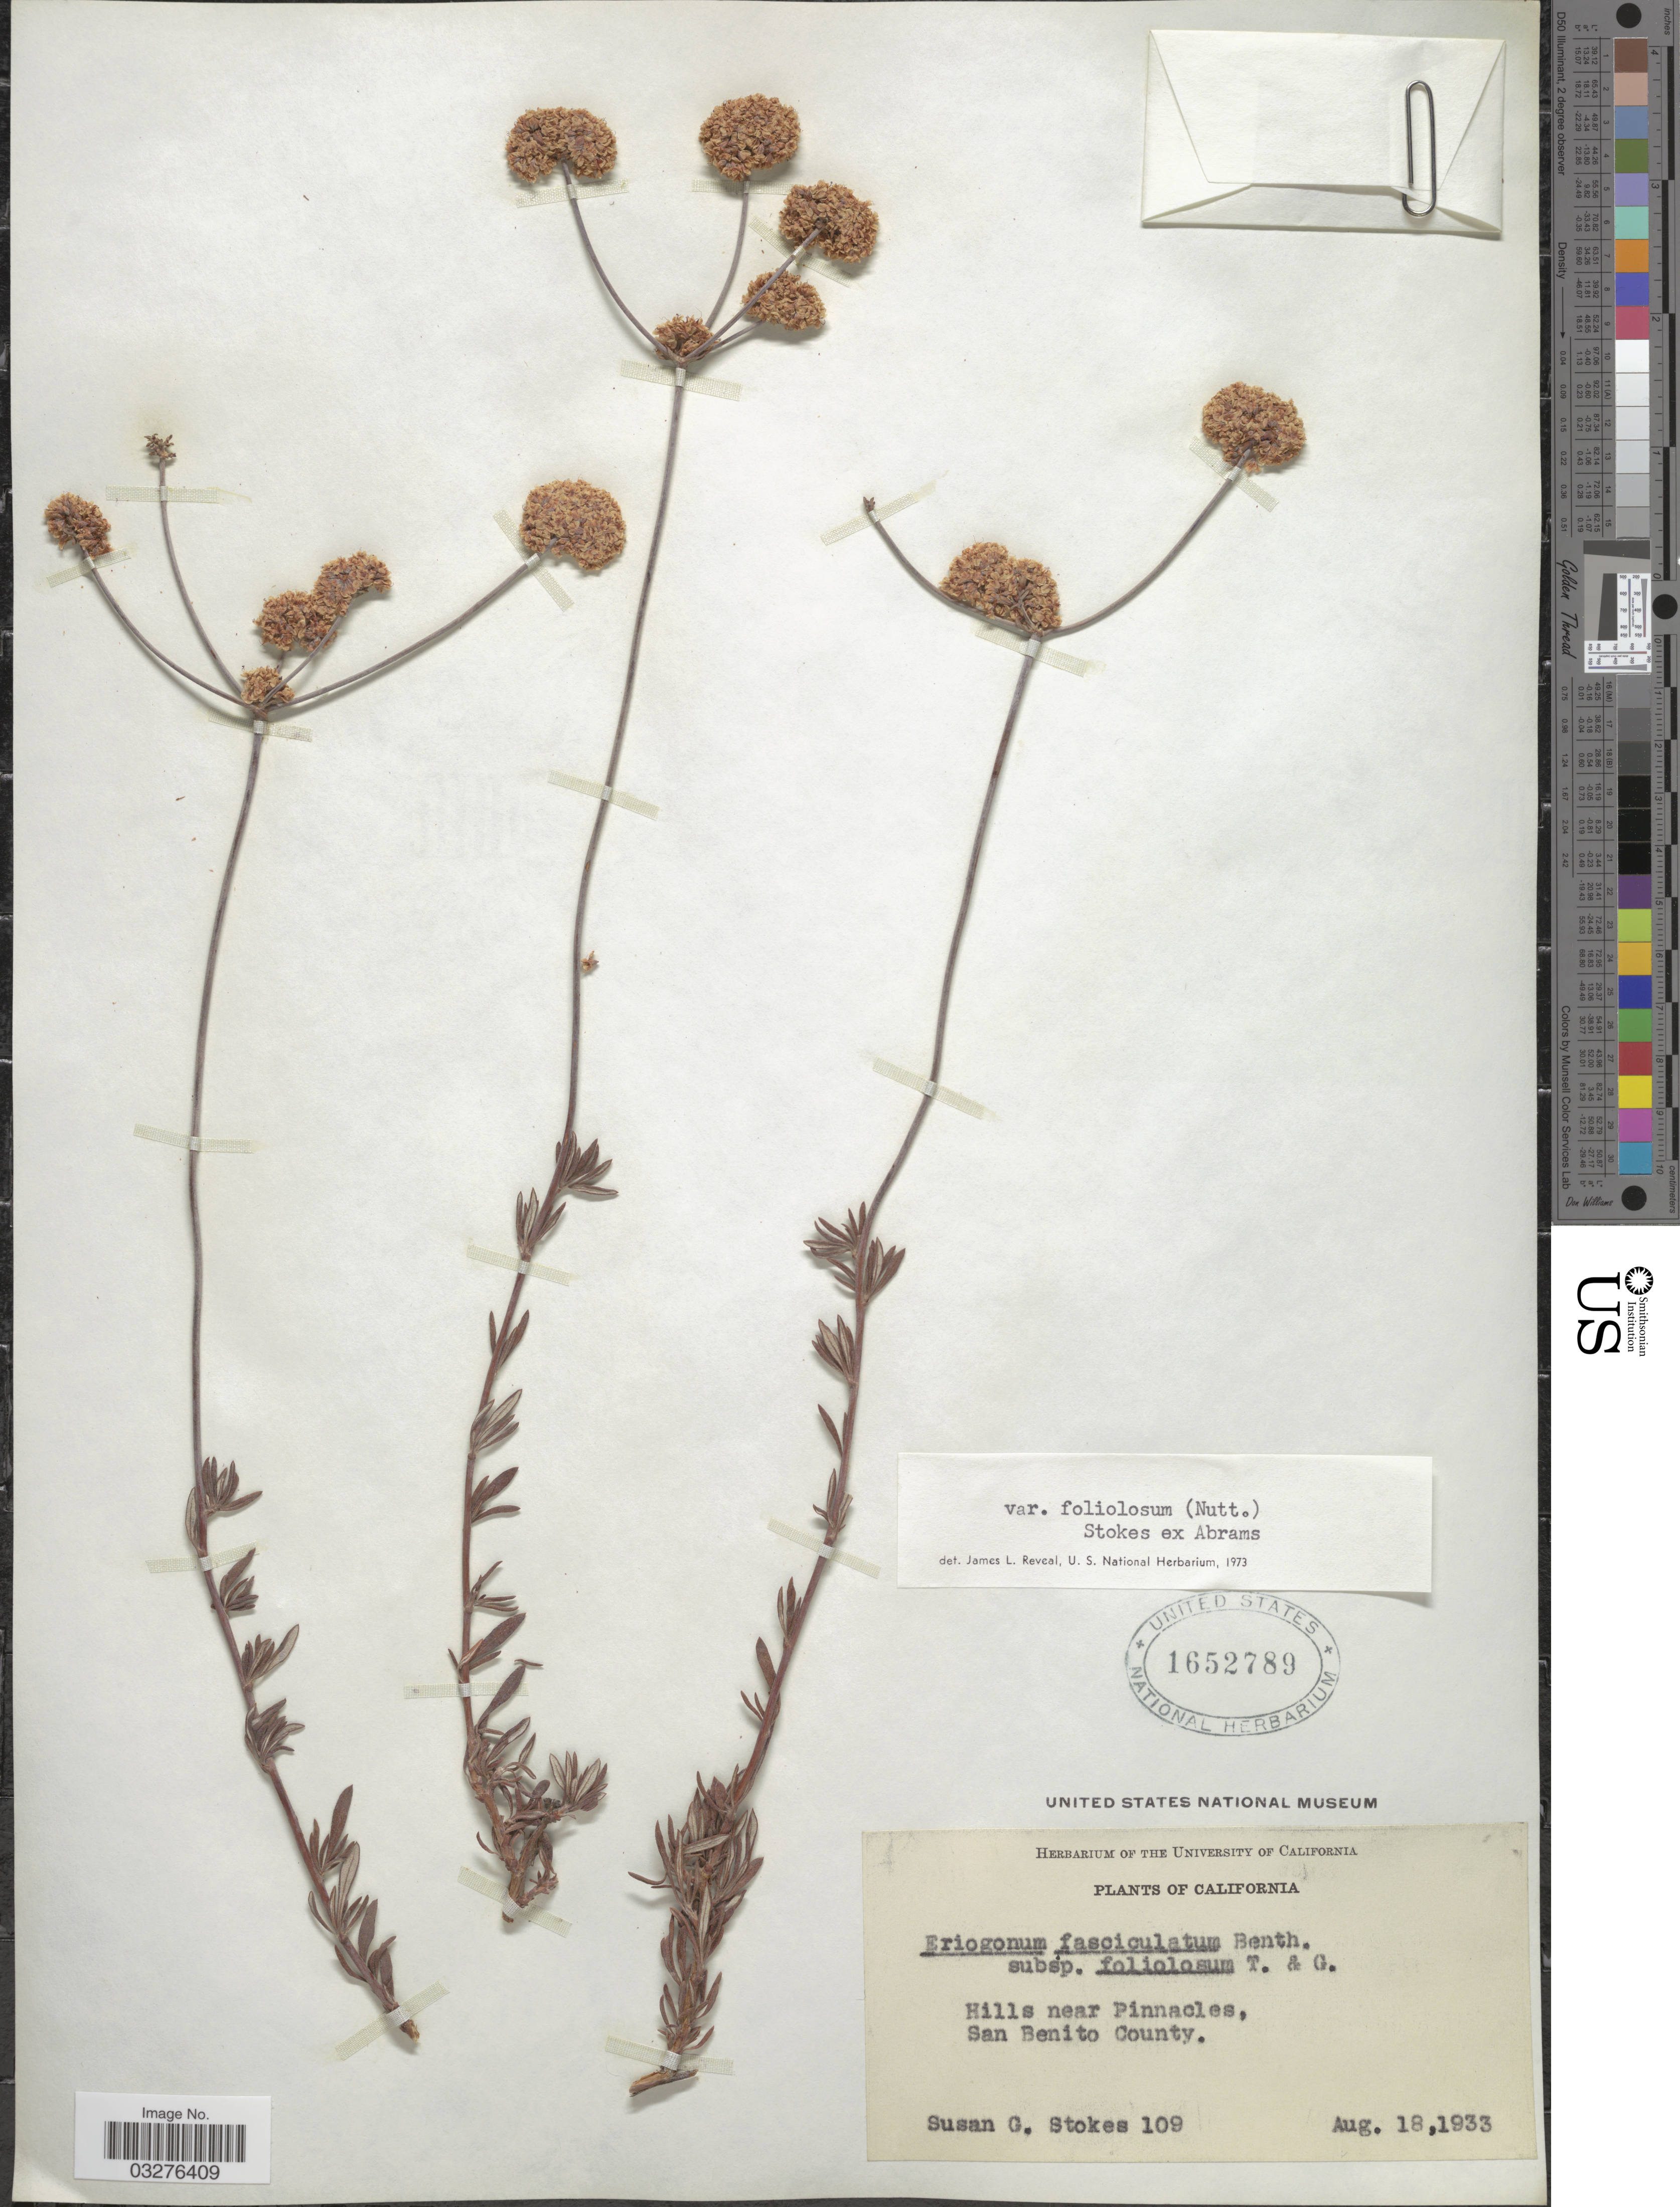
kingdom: Plantae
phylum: Tracheophyta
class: Magnoliopsida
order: Caryophyllales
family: Polygonaceae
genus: Eriogonum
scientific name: Eriogonum fasciculatum var. foliolosum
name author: (Nutt.) S. Stokes ex Abrams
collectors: S. G. Stokes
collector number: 109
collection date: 1933-08-18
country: United States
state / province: California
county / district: San Benito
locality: Hills near Pinnacles, San Benito County.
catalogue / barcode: US 1652789